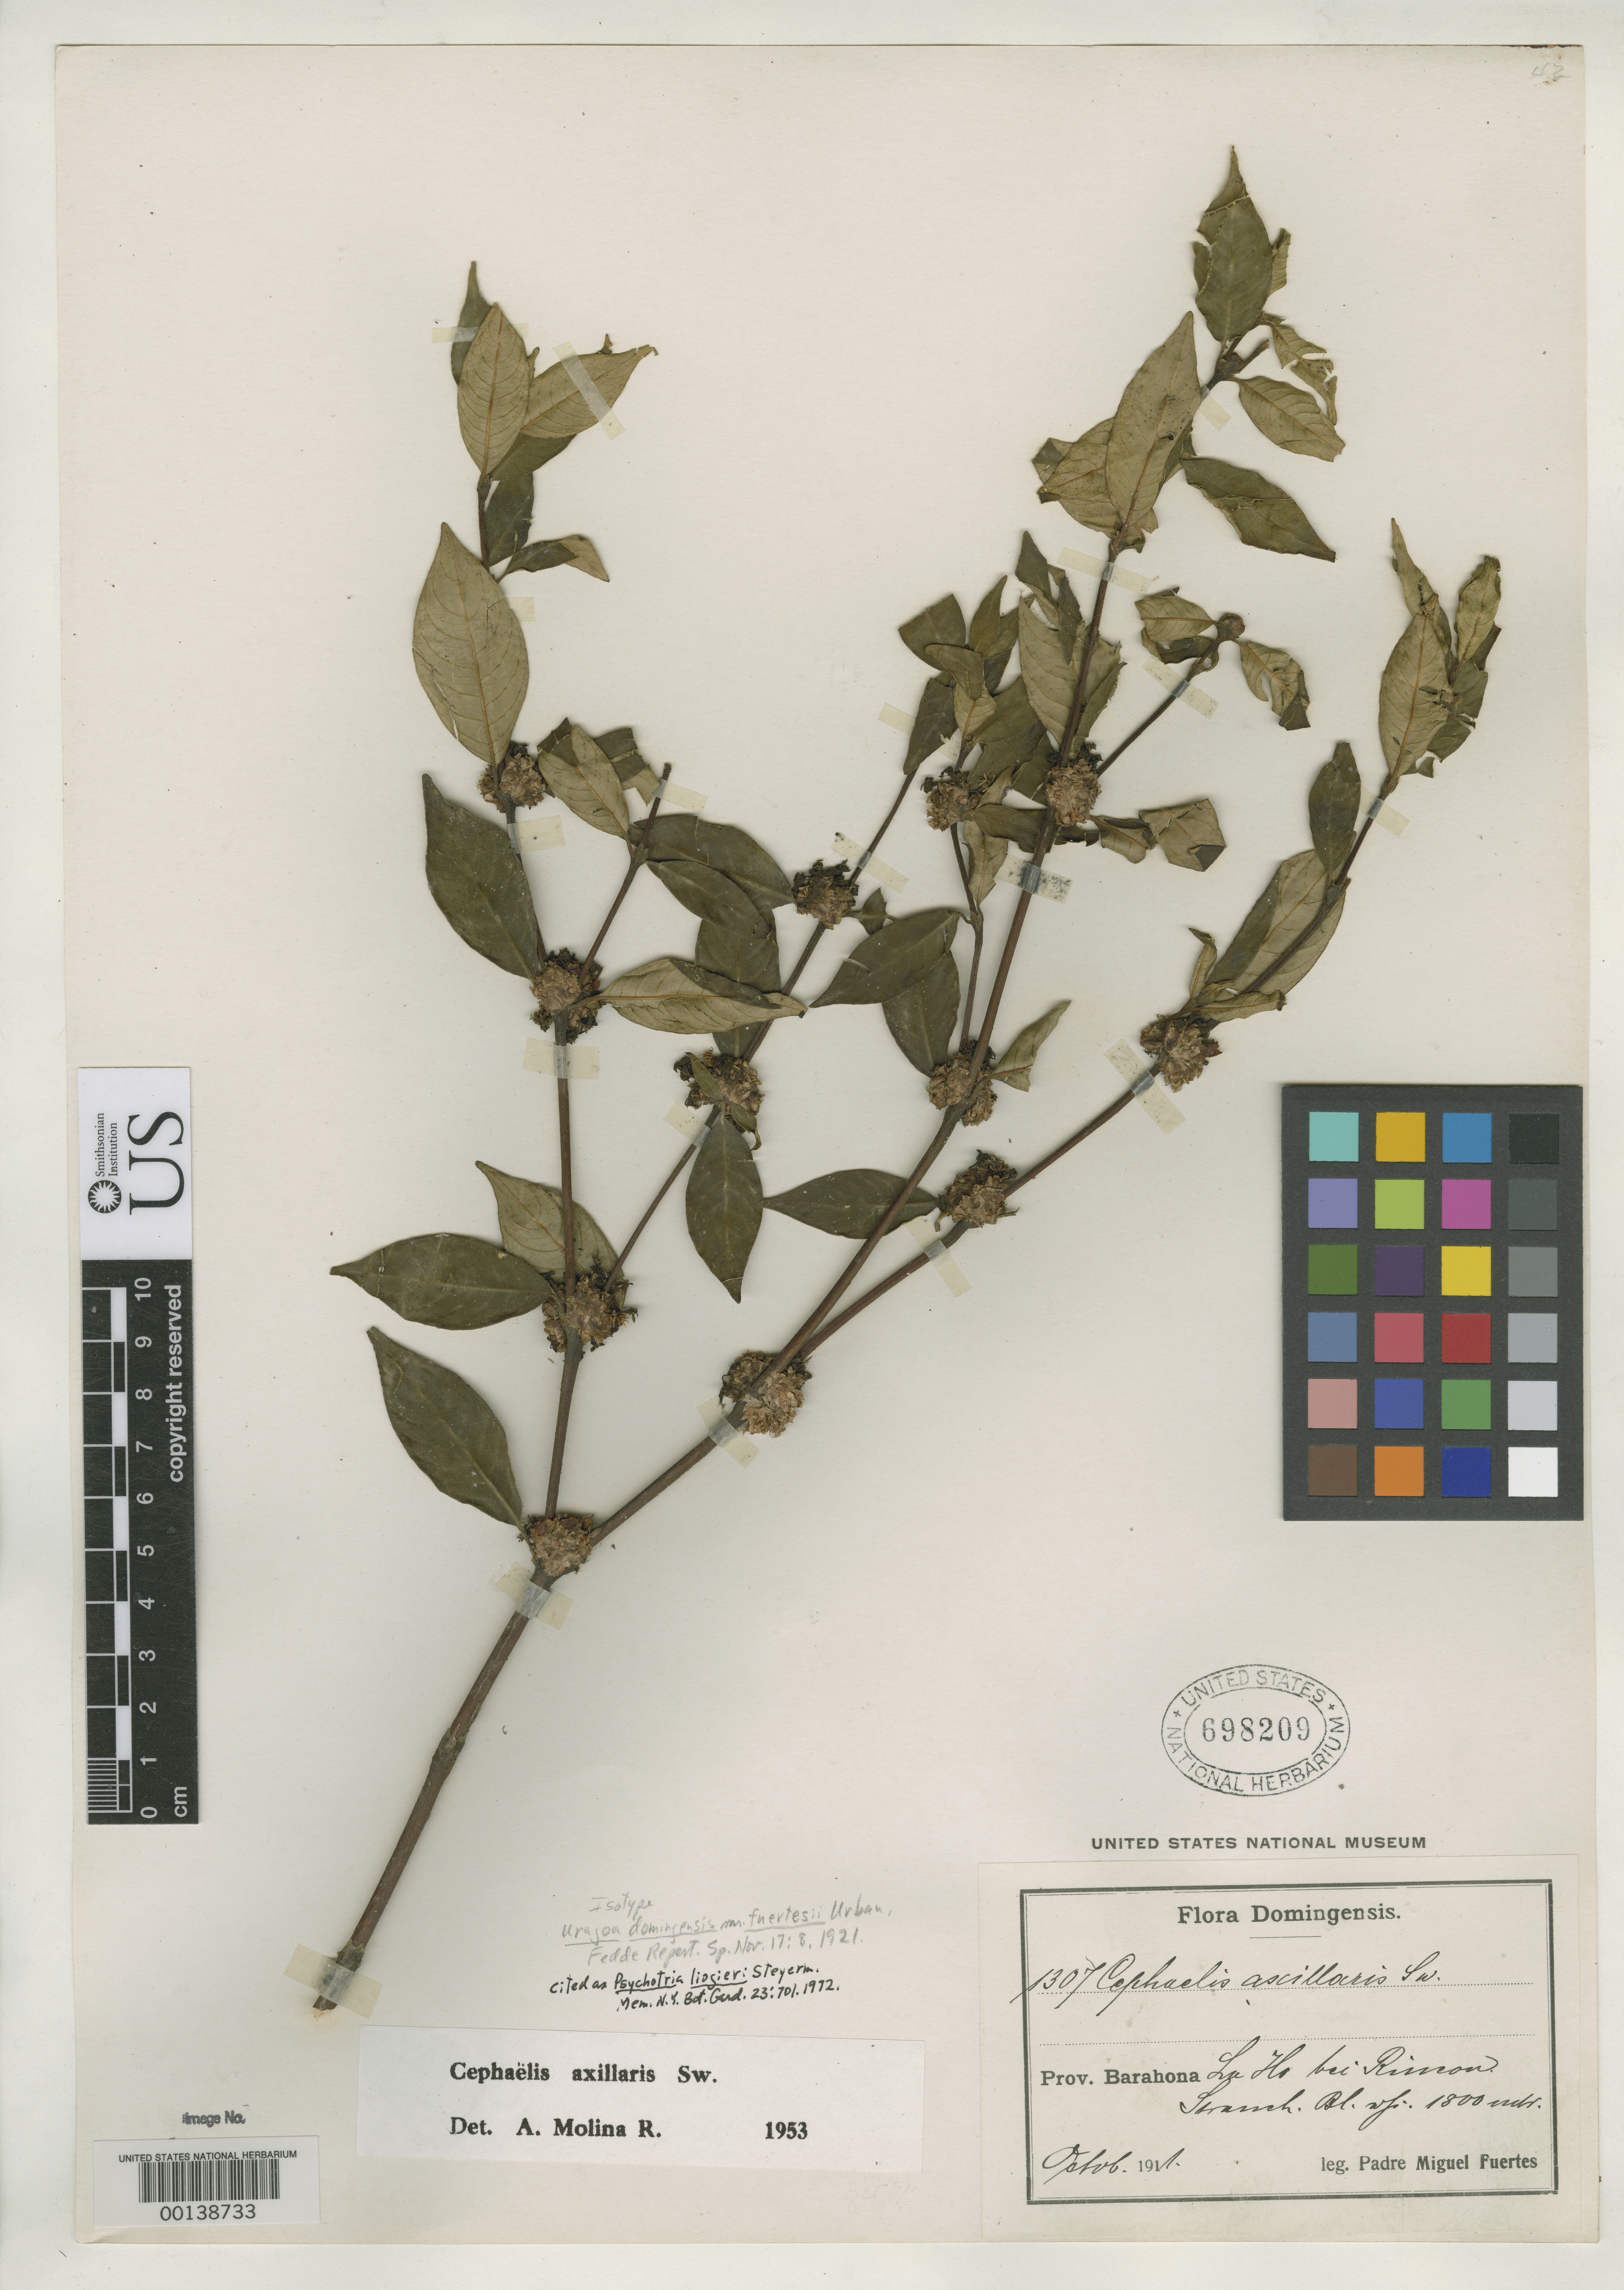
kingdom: Plantae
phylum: Tracheophyta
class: Magnoliopsida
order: Gentianales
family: Rubiaceae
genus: Uragoga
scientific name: Uragoga domingensis var. fuertesii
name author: Urb.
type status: Isotype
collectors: M. D. Fuertes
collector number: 1307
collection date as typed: Oct 1911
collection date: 1911-10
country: Dominican Republic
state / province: Barahona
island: Hispaniola Island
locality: Near Rincon in La Ho Mountains.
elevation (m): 1800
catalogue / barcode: US 698209